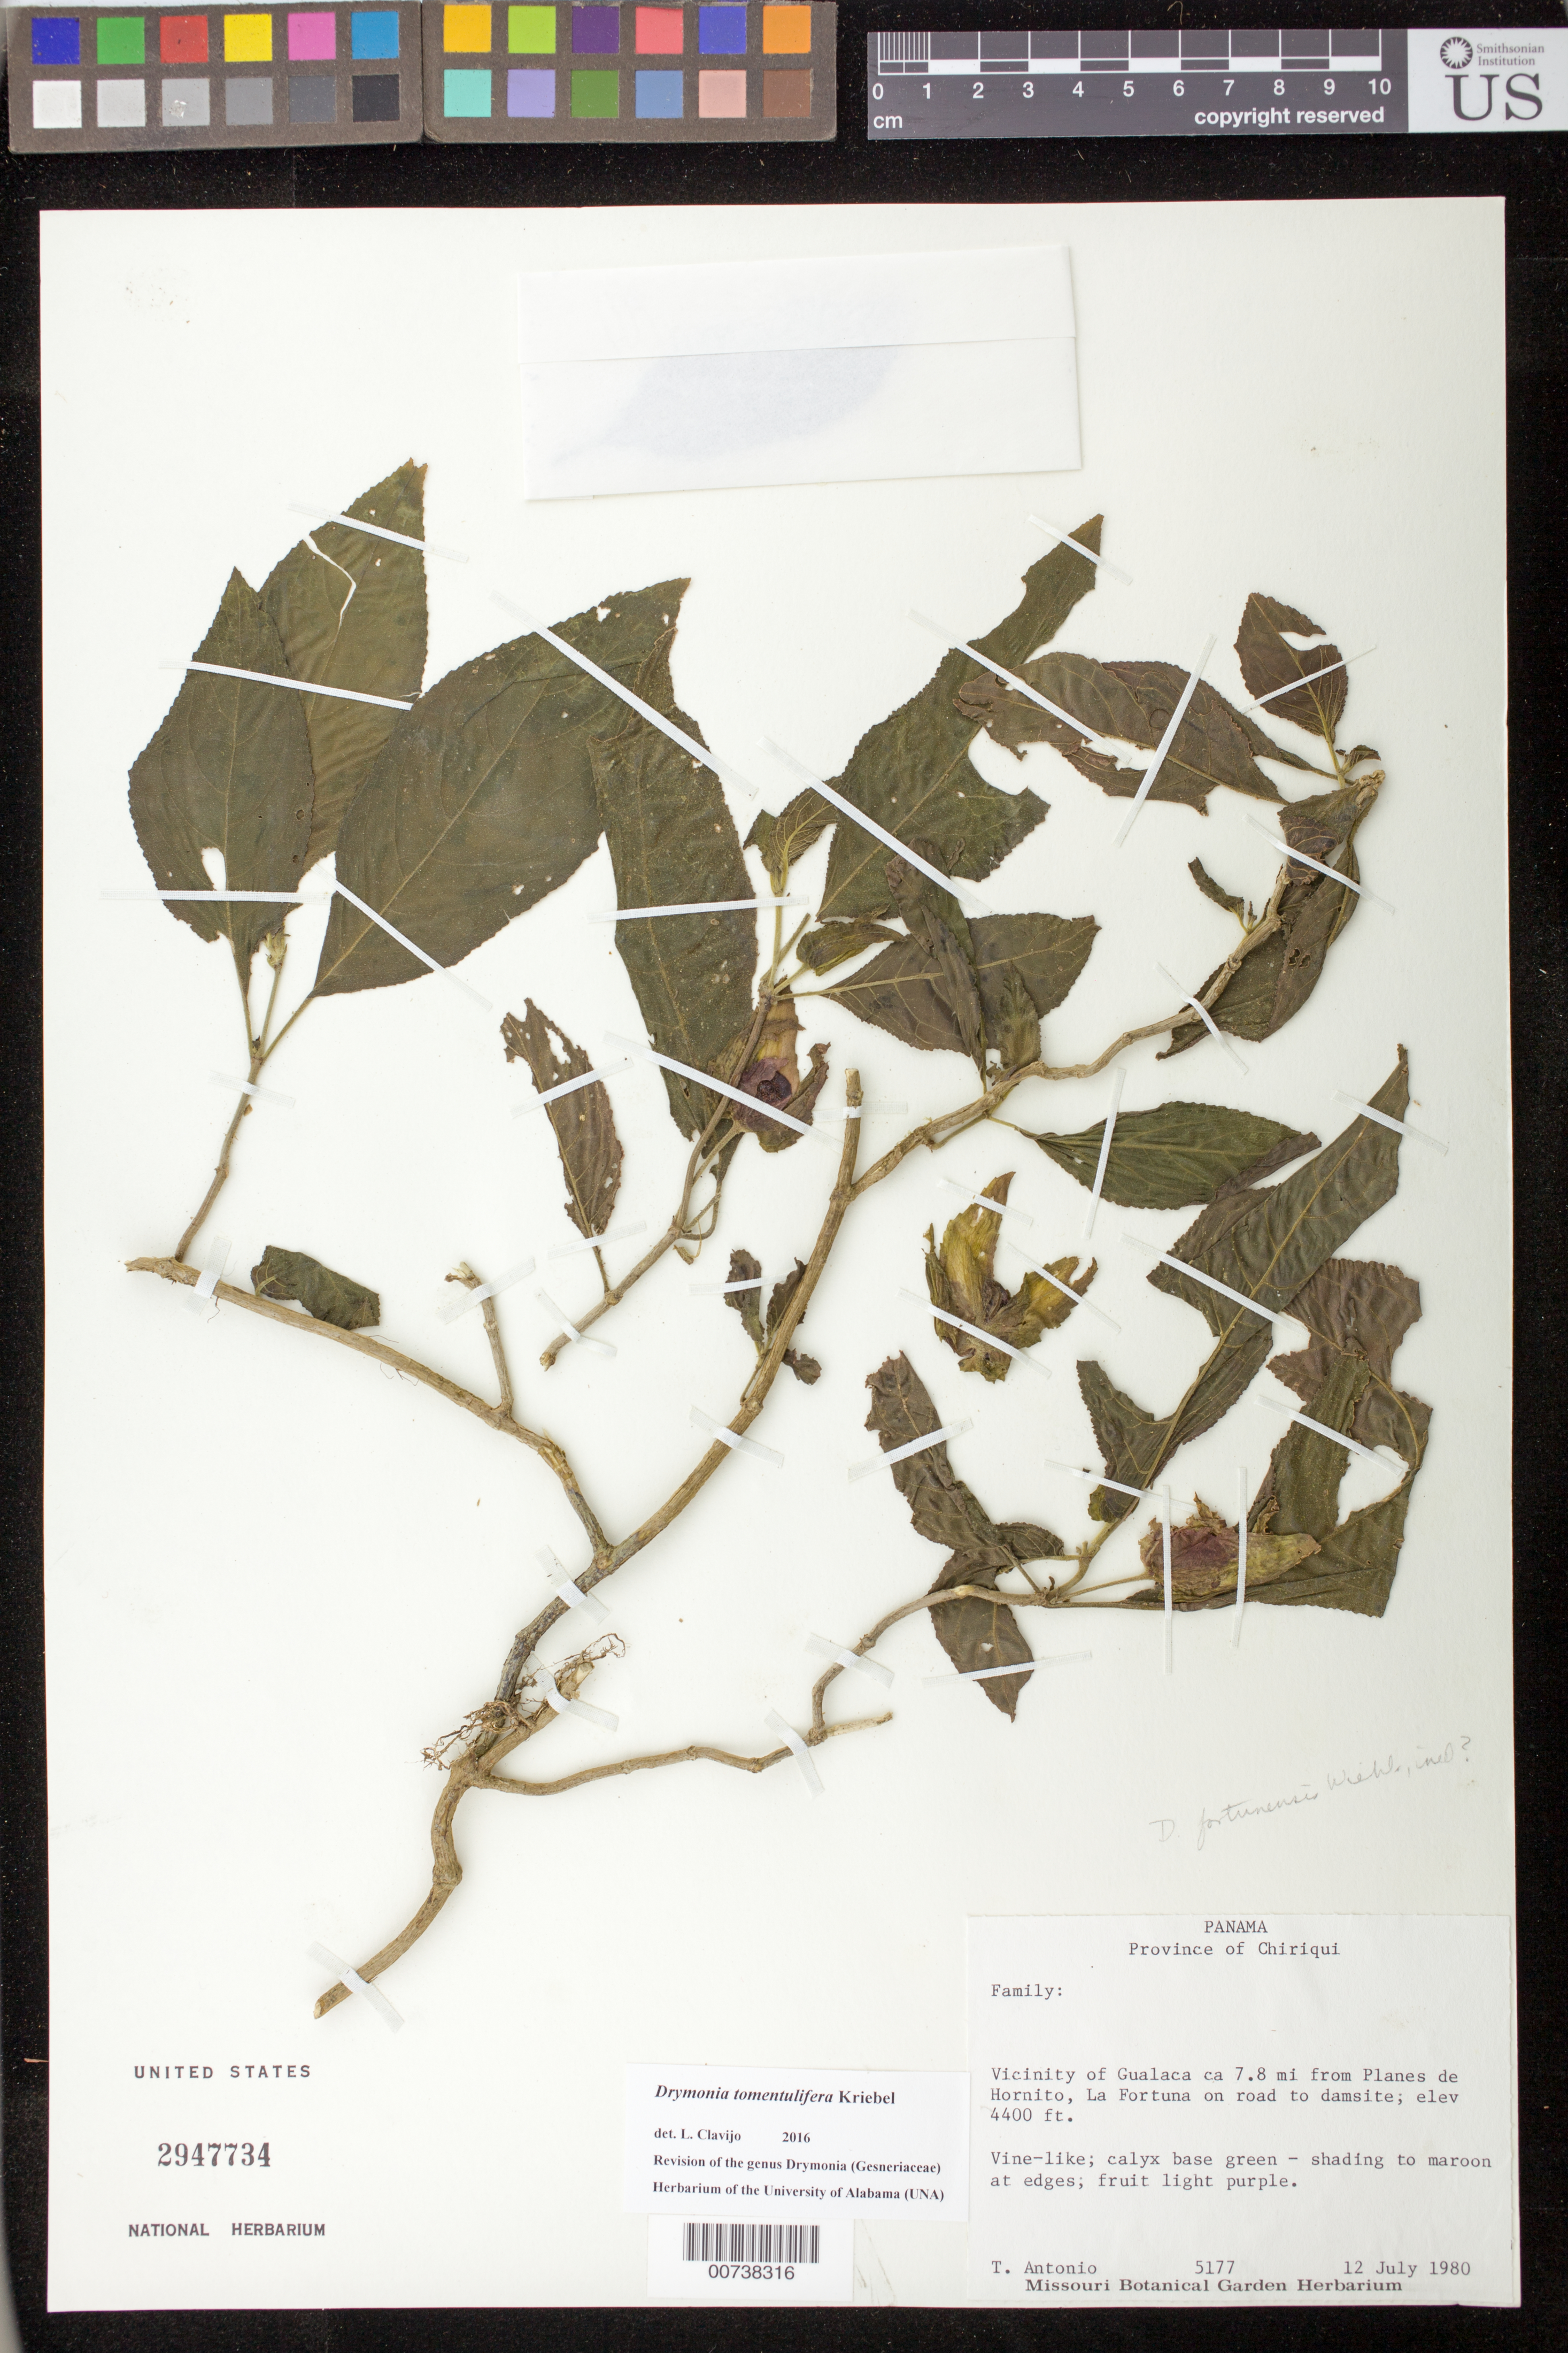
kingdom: Plantae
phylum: Tracheophyta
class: Magnoliopsida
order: Lamiales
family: Gesneriaceae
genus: Drymonia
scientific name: Drymonia tomentulifera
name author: Kriebel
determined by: Clavijo, L.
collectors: T. Antonio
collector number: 5177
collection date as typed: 12 Jul 1980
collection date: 1980-07-12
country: Panama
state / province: Chiriquí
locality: Vicinity of Gualaca ca. 7.8 mi from Planes de Hornito, La Fortuna on road to damsite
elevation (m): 1341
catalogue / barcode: US 2947734